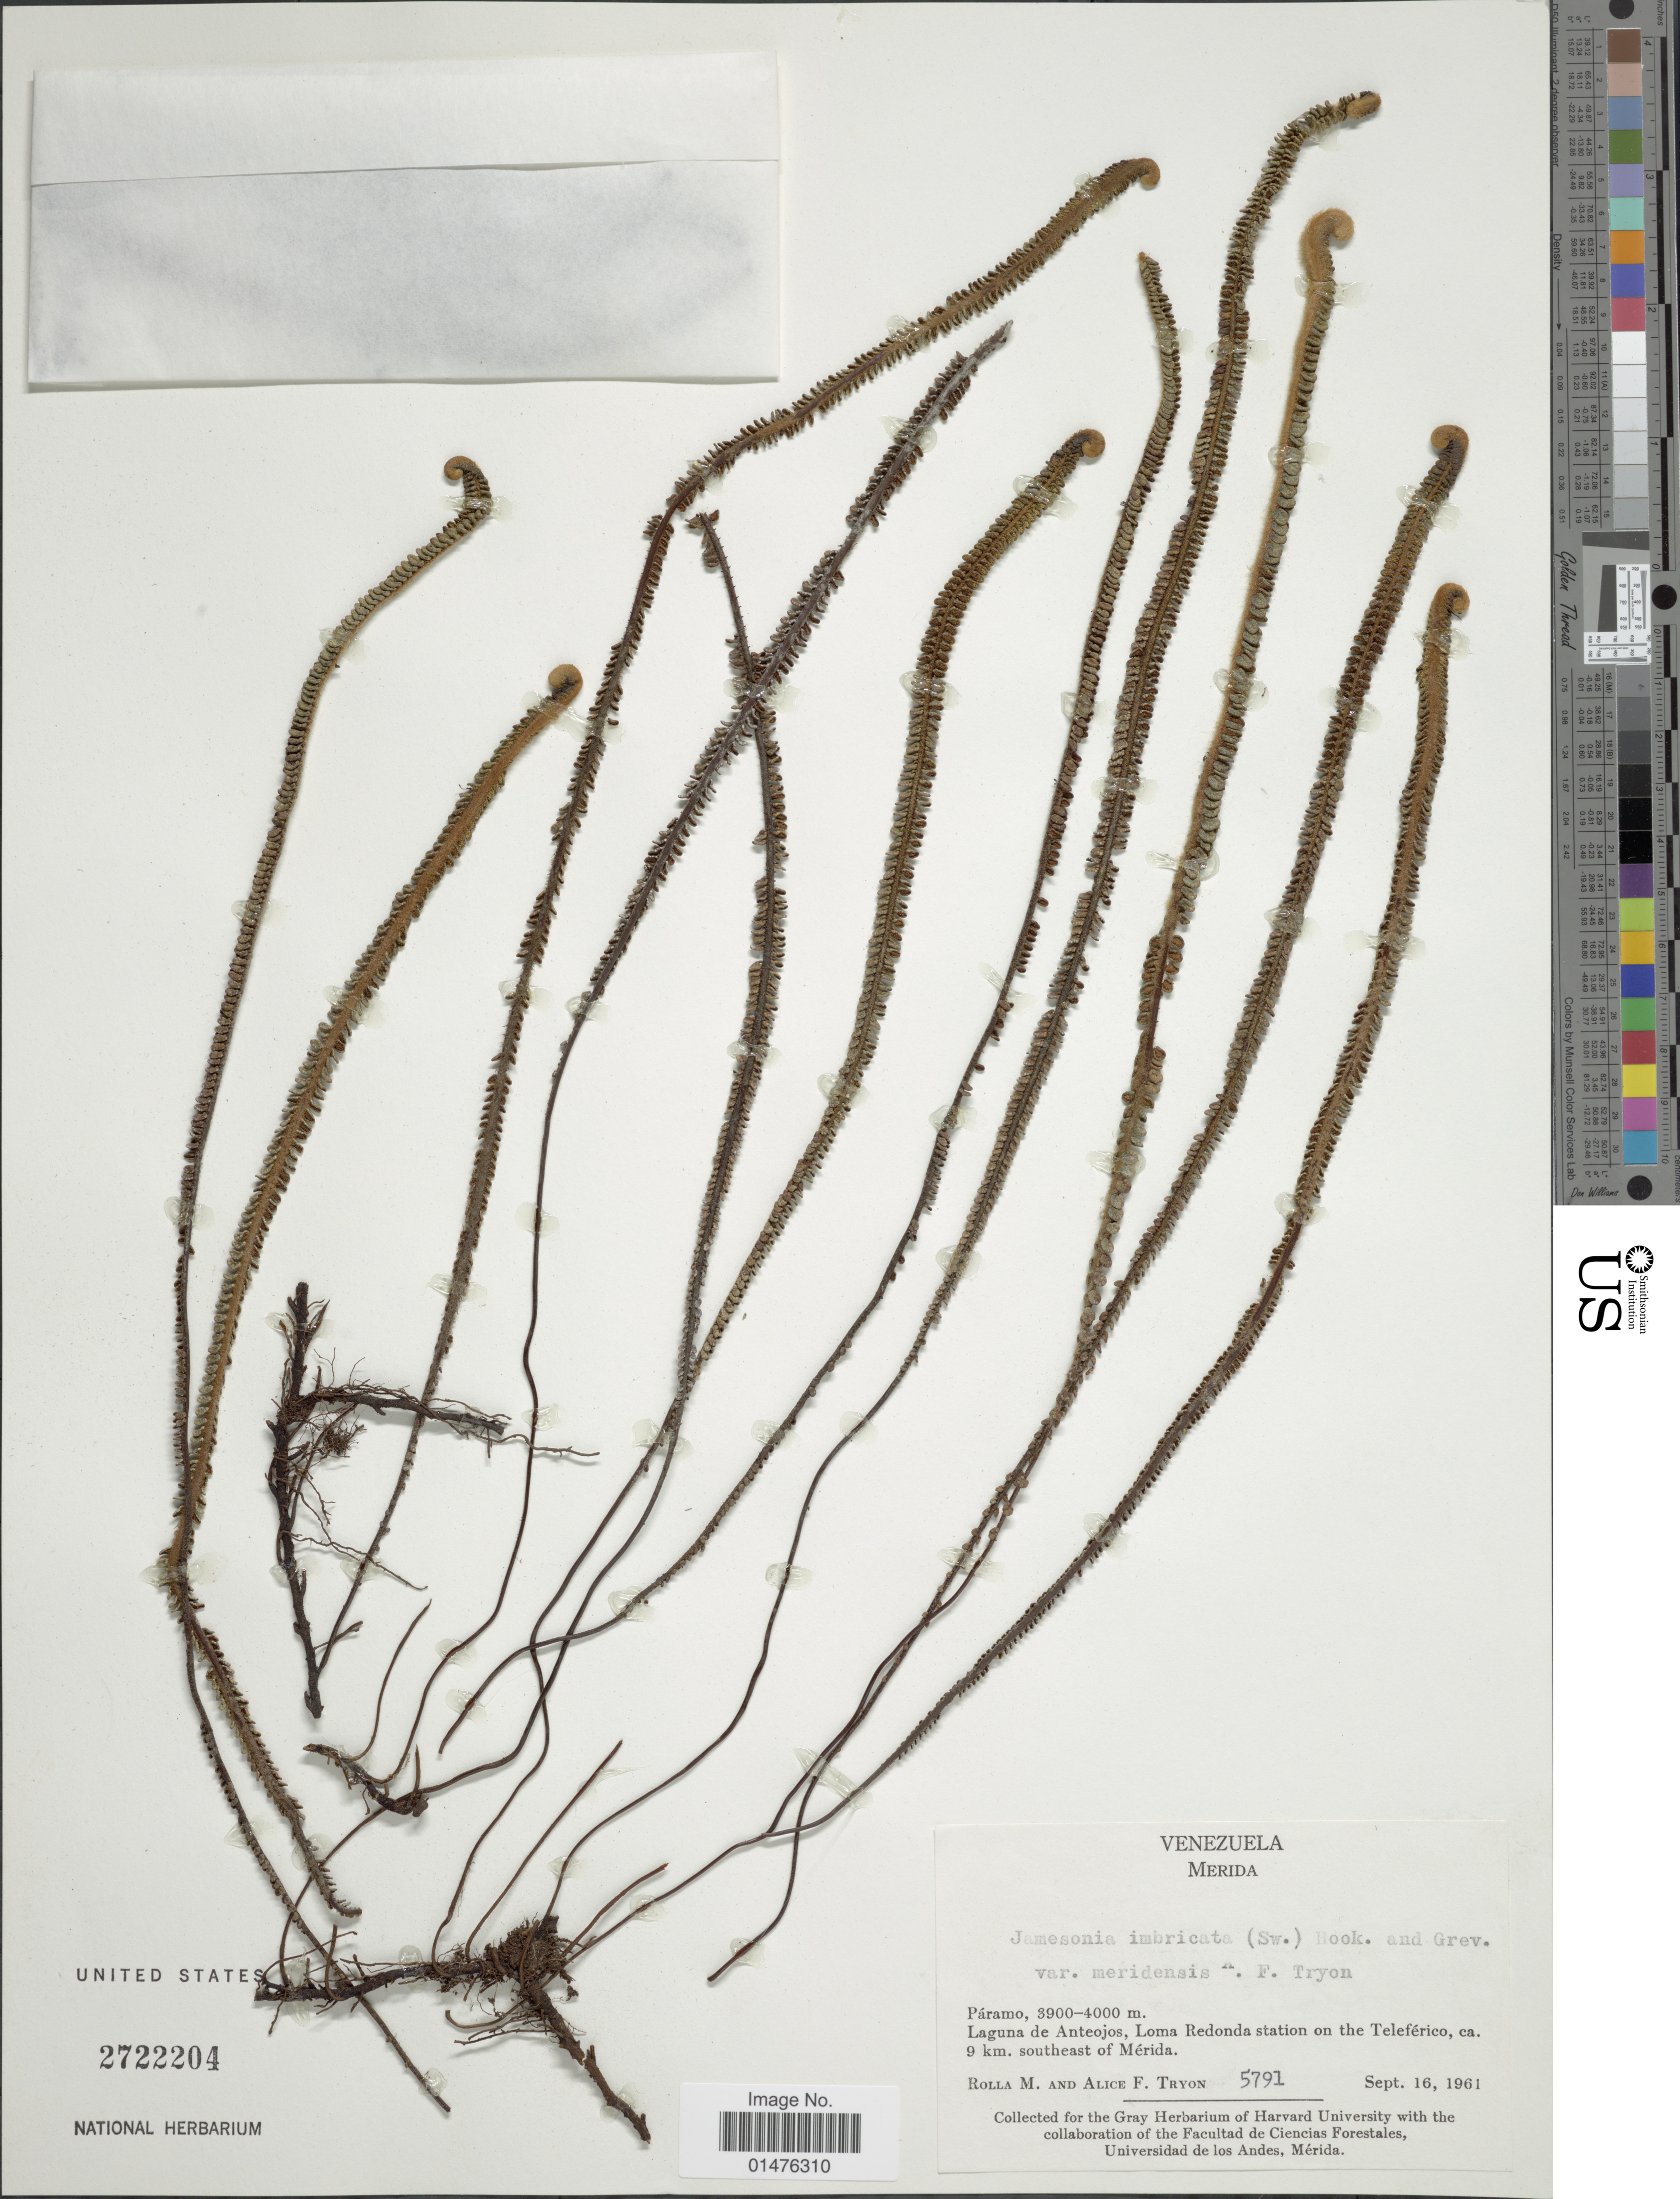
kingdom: Plantae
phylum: Tracheophyta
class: Polypodiopsida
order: Polypodiales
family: Pteridaceae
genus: Jamesonia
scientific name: Jamesonia imbricata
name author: (Sw.) Hook. & Grev.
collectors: R. M. Tryon & A. F. Tryon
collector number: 5791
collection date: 1961-09-16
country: Venezuela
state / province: Mérida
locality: Páramo, Laguna de Anteojos, Loma Redonda station on the Teleférico, ca 9 km. southeast of Méirda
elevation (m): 3900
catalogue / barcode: US 2722204